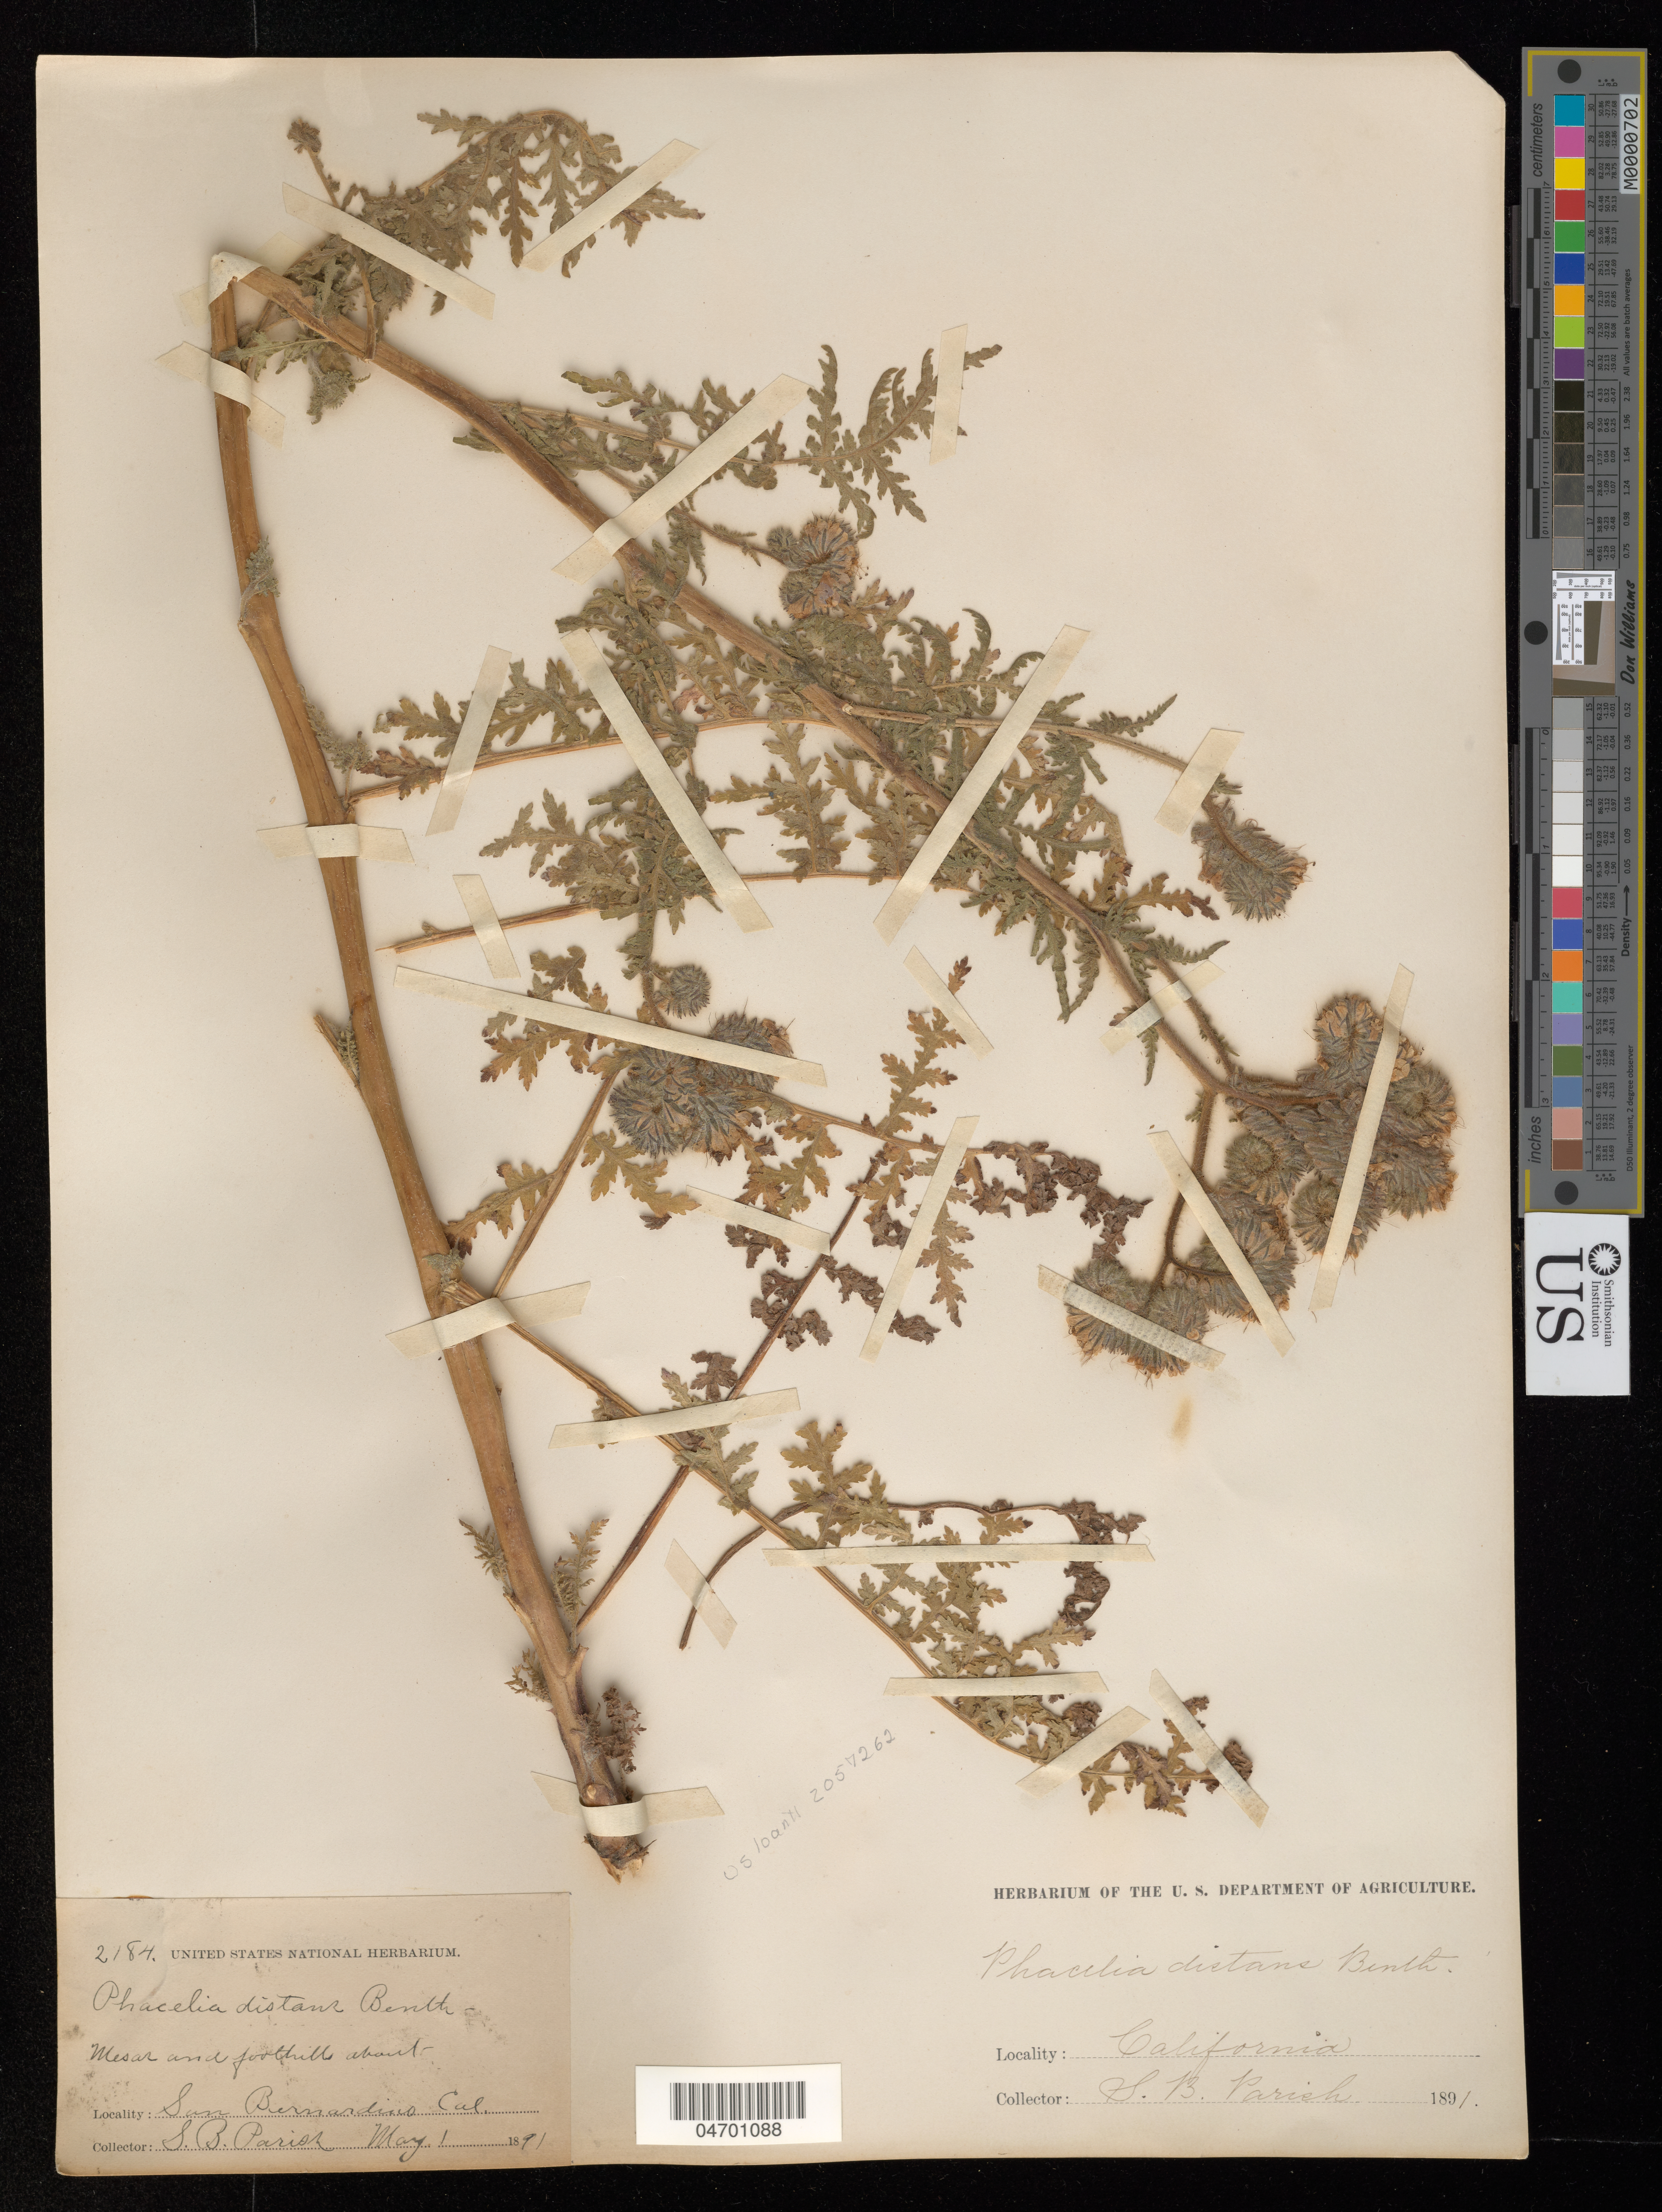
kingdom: Plantae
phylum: Tracheophyta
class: Magnoliopsida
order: Boraginales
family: Hydrophyllaceae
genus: Phacelia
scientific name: Phacelia distans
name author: Benth.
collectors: S. B. Parish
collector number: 2184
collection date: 1891-05-01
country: United States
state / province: California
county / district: San Bernardino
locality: San Bernardino. Mesas and foothills about.